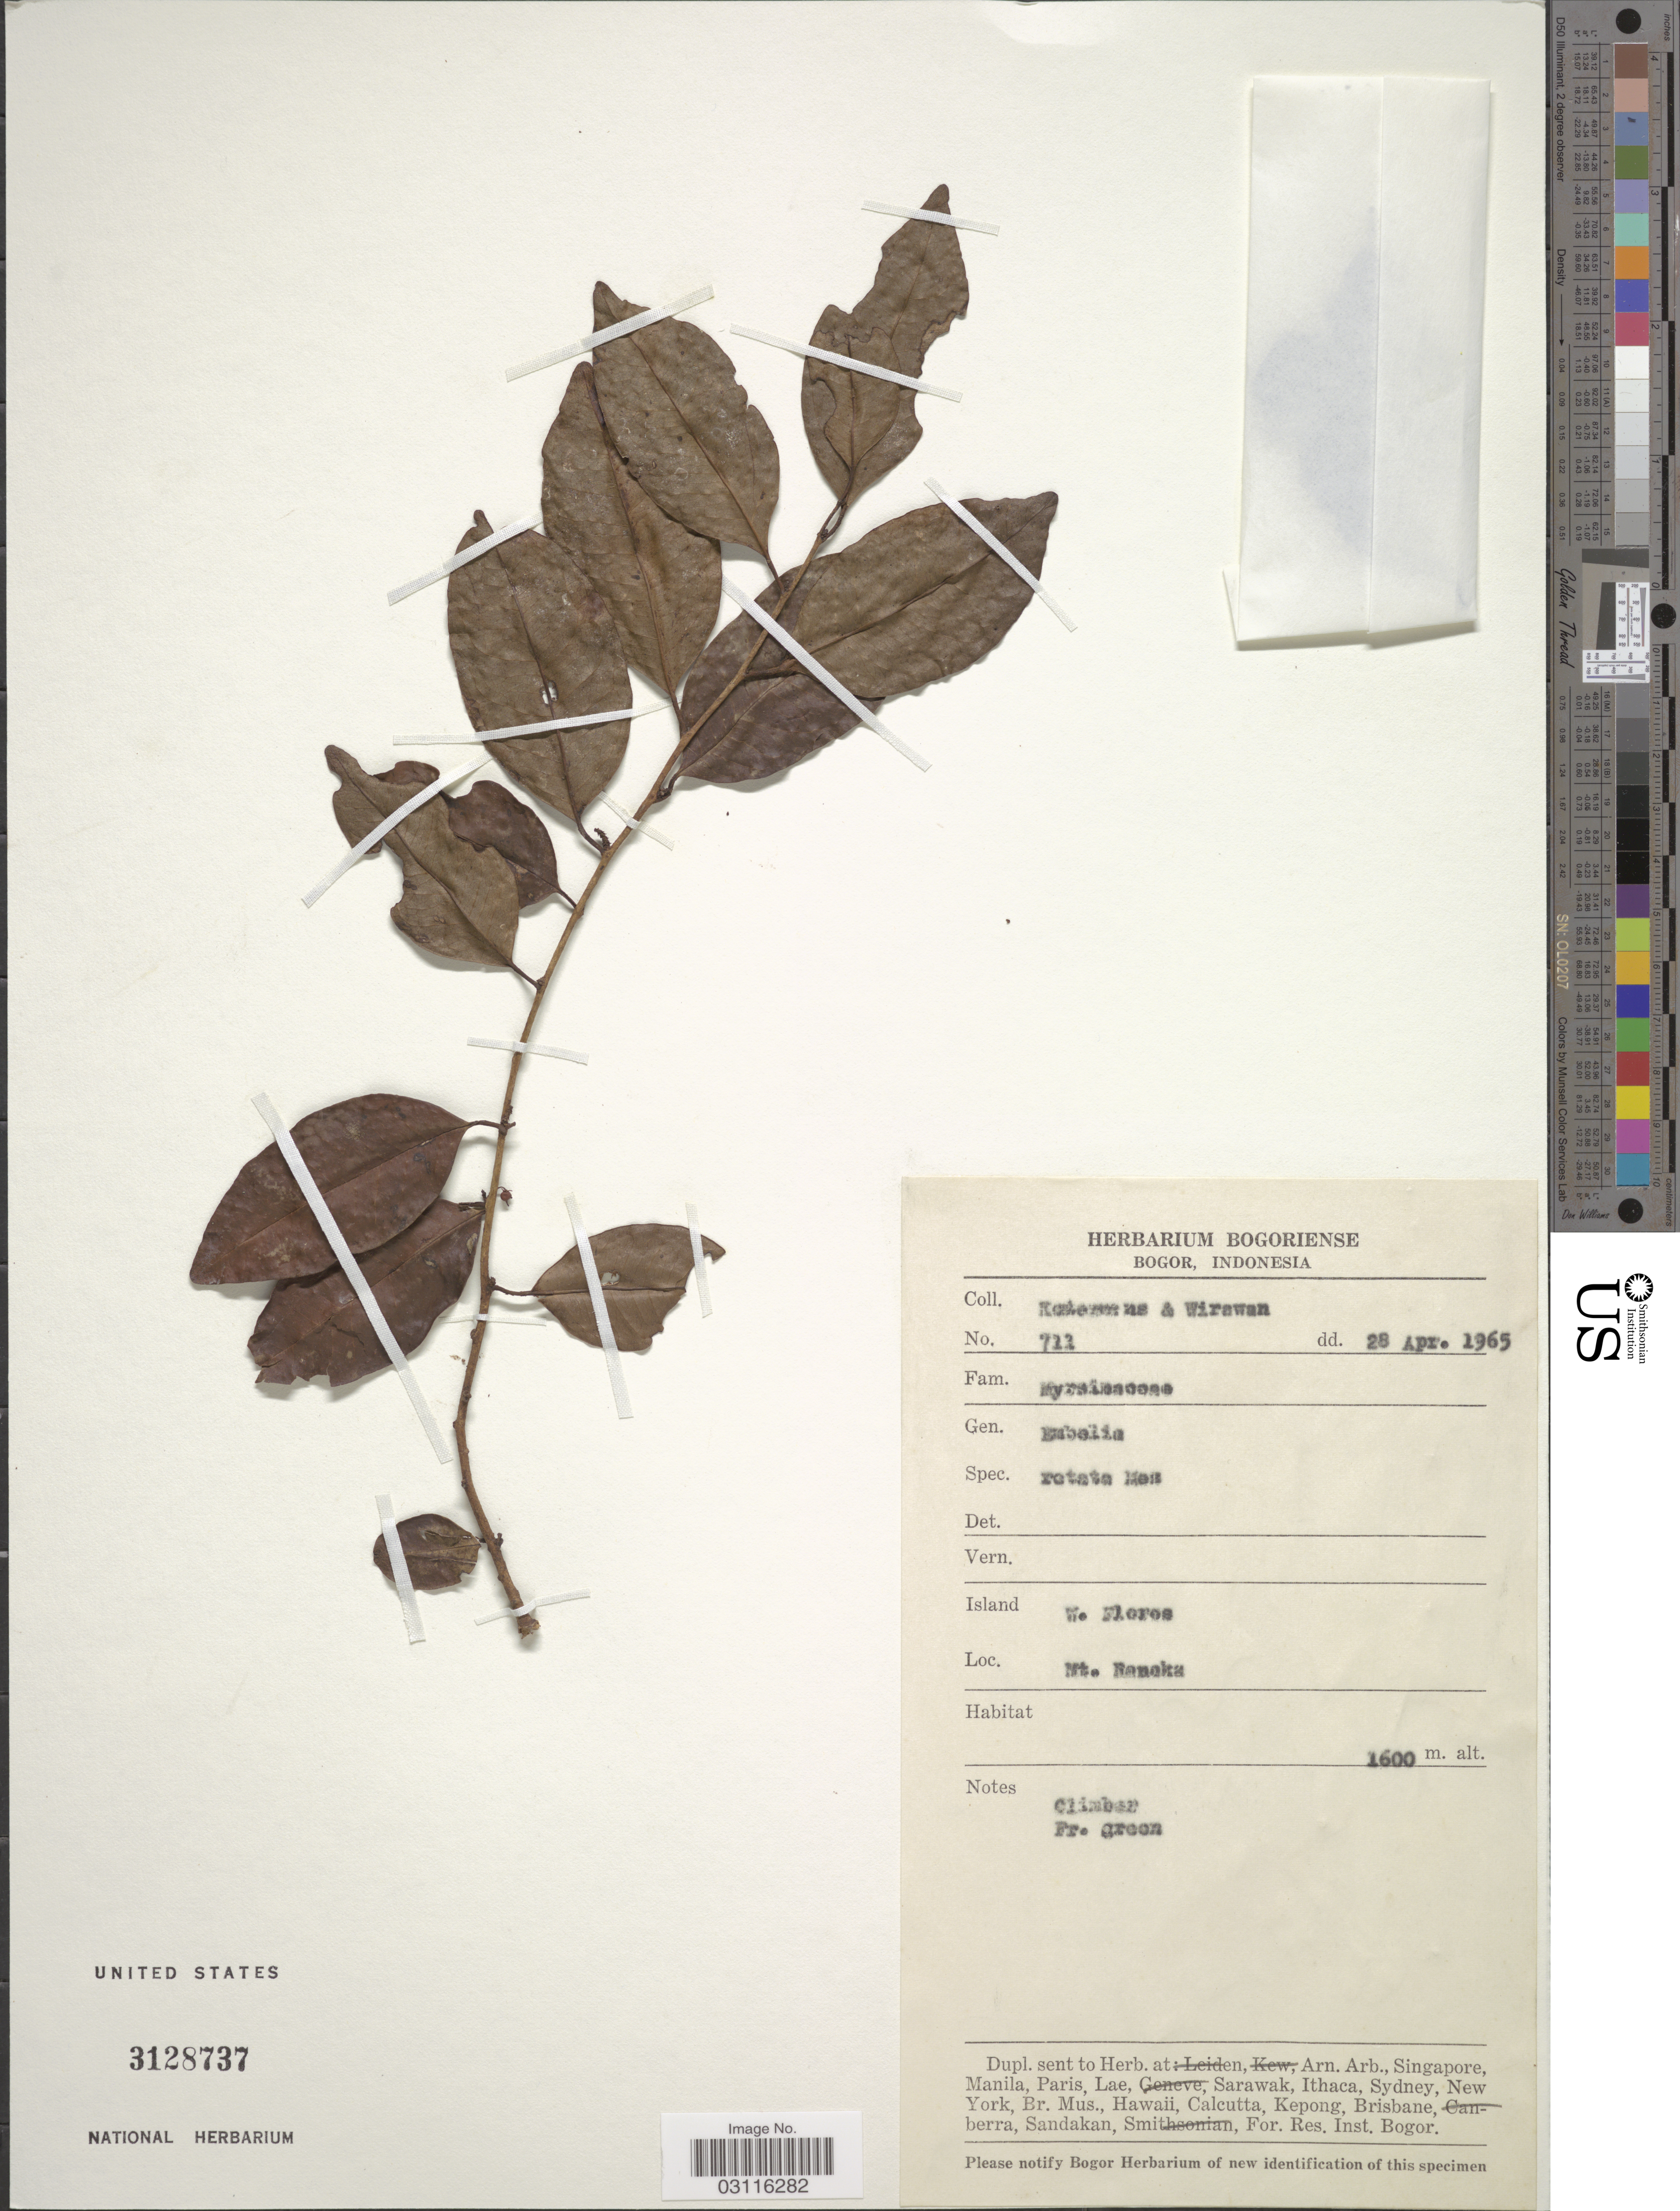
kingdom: Plantae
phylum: Tracheophyta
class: Magnoliopsida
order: Ericales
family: Primulaceae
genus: Embelia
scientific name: Embelia retata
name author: Mez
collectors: Kostermans & -. Wirawan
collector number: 711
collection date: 1965-04-28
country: Indonesia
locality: Island W. Flores. Mt. Ranaka.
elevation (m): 1600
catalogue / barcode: US 3128737